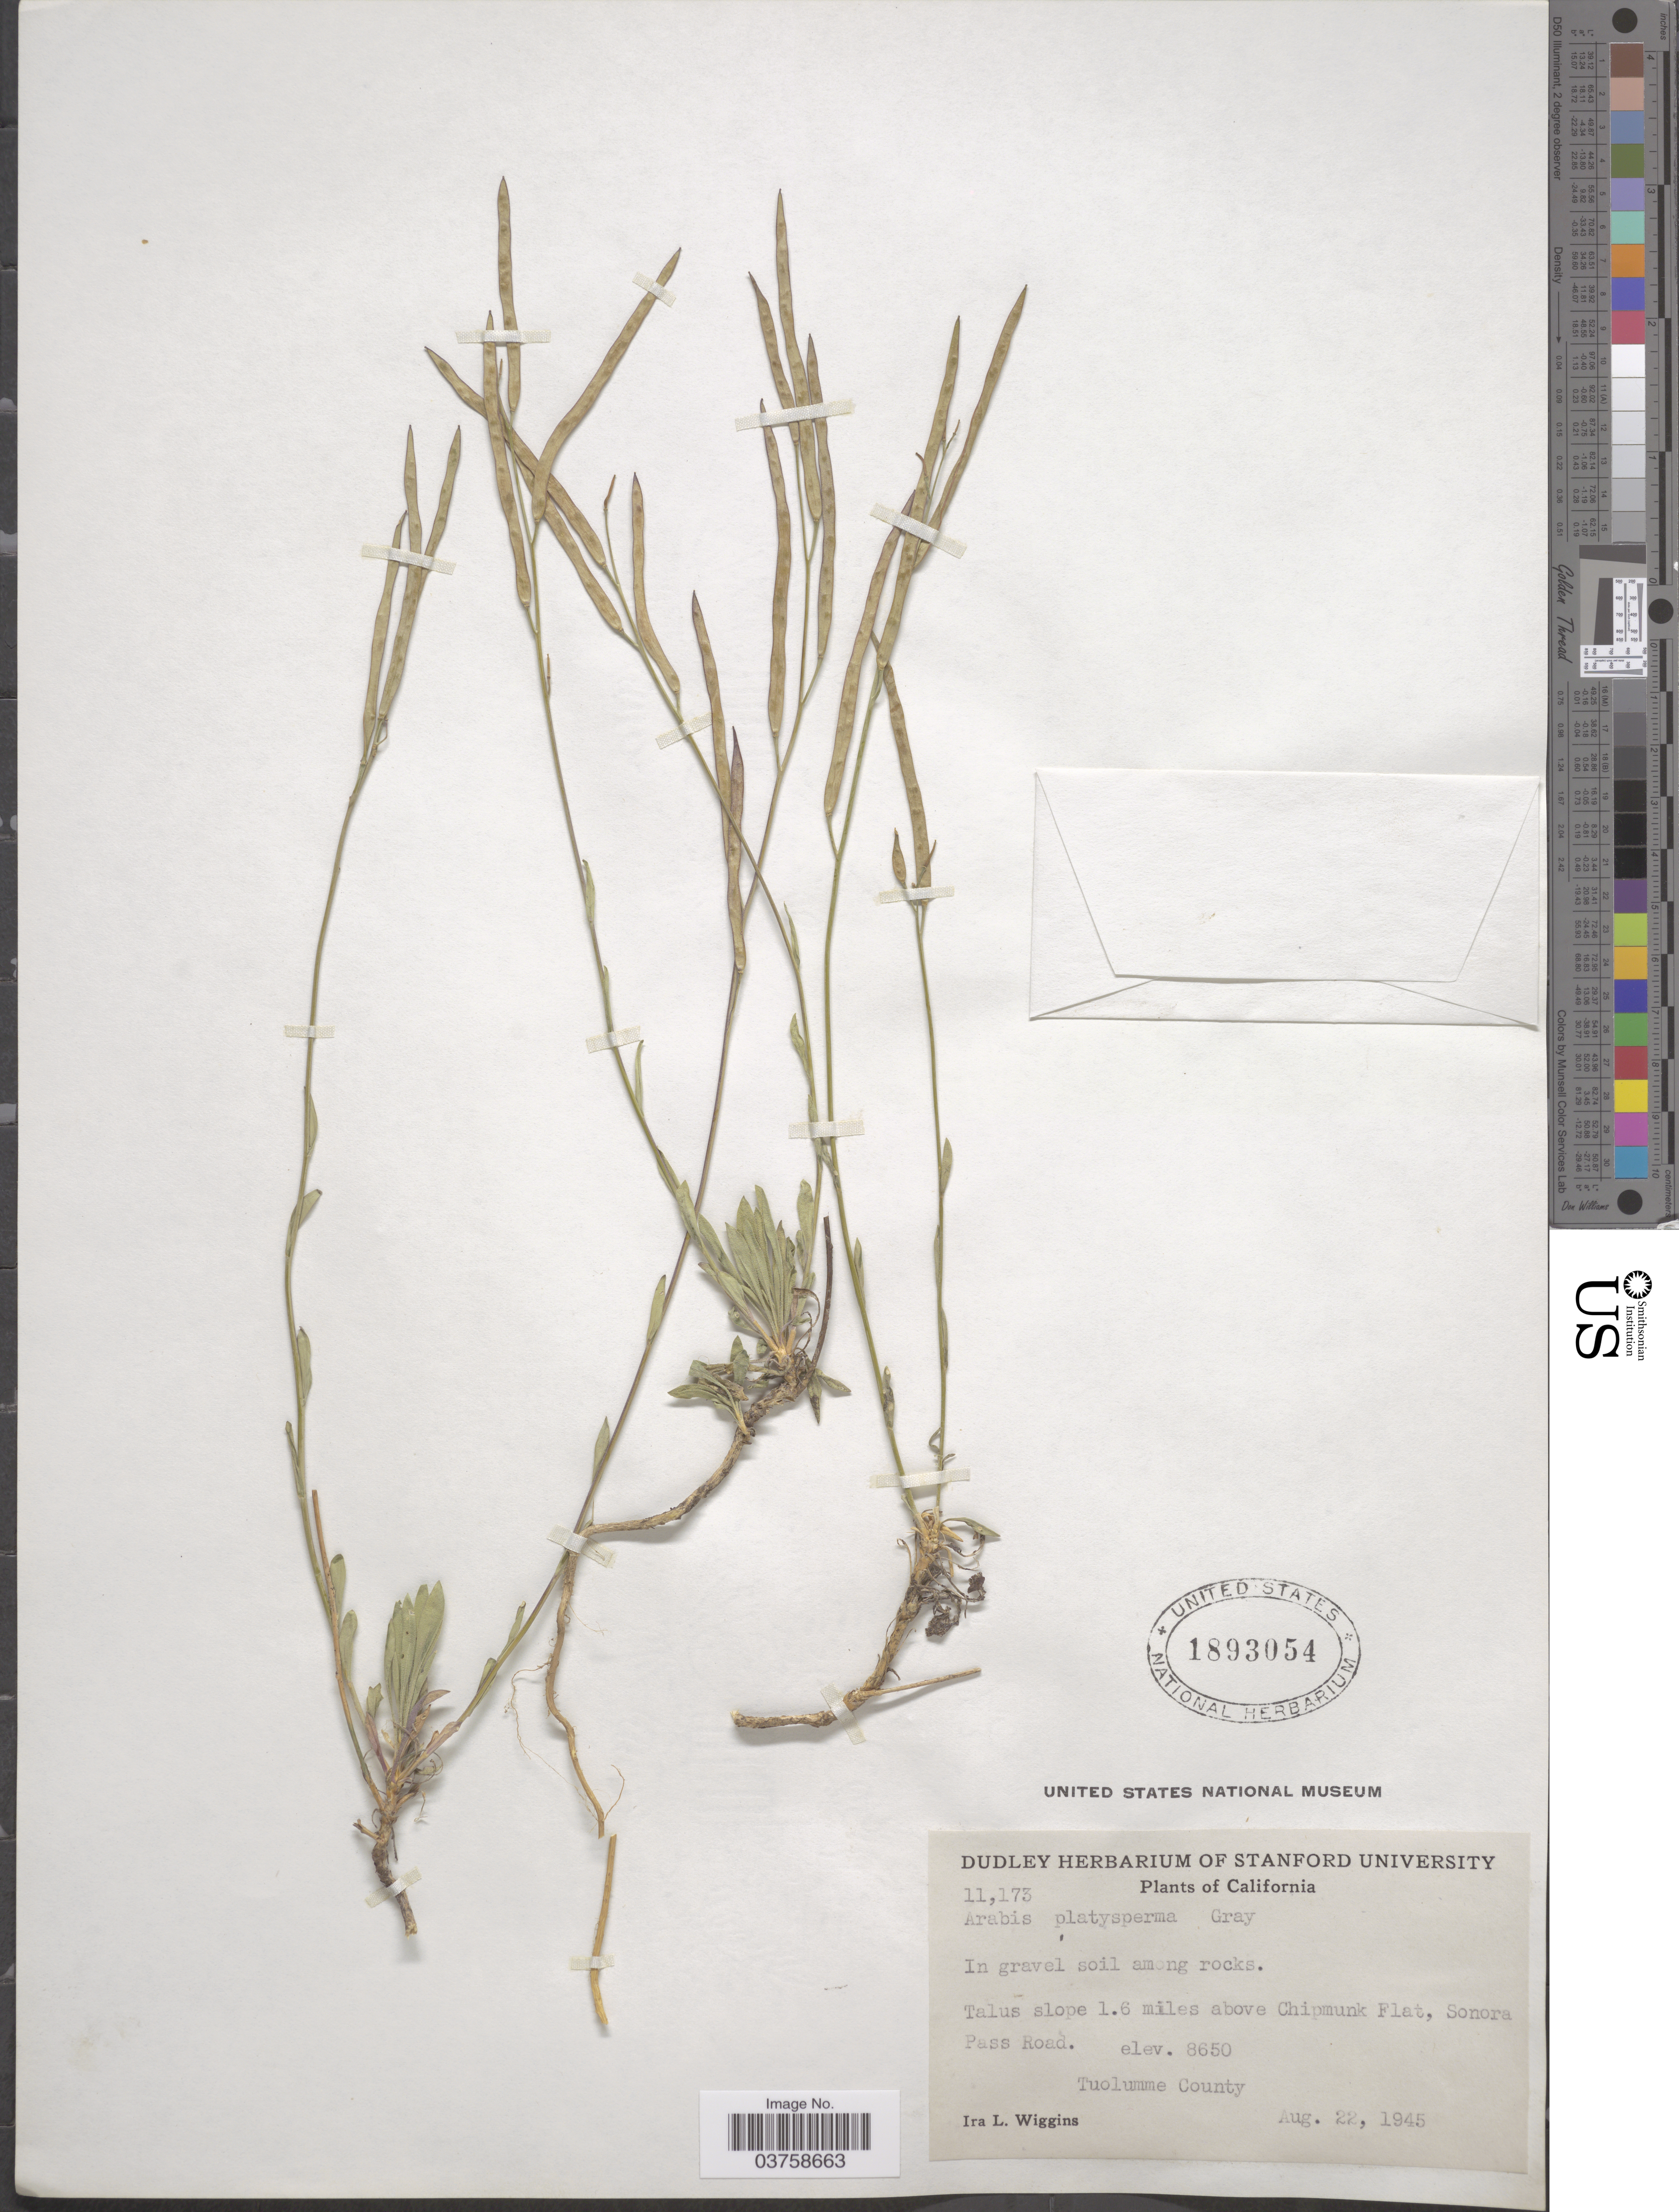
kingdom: Plantae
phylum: Tracheophyta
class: Magnoliopsida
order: Brassicales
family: Brassicaceae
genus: Arabis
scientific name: Arabis platysperma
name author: A. Gray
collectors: I. L. Wiggins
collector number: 11173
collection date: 1945-08-22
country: United States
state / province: California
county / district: Tuolumne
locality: Talus slope 1.6 miles above Chipmunk Flat, Sonora Pass Road. Tuolumme County.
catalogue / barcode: US 1893054